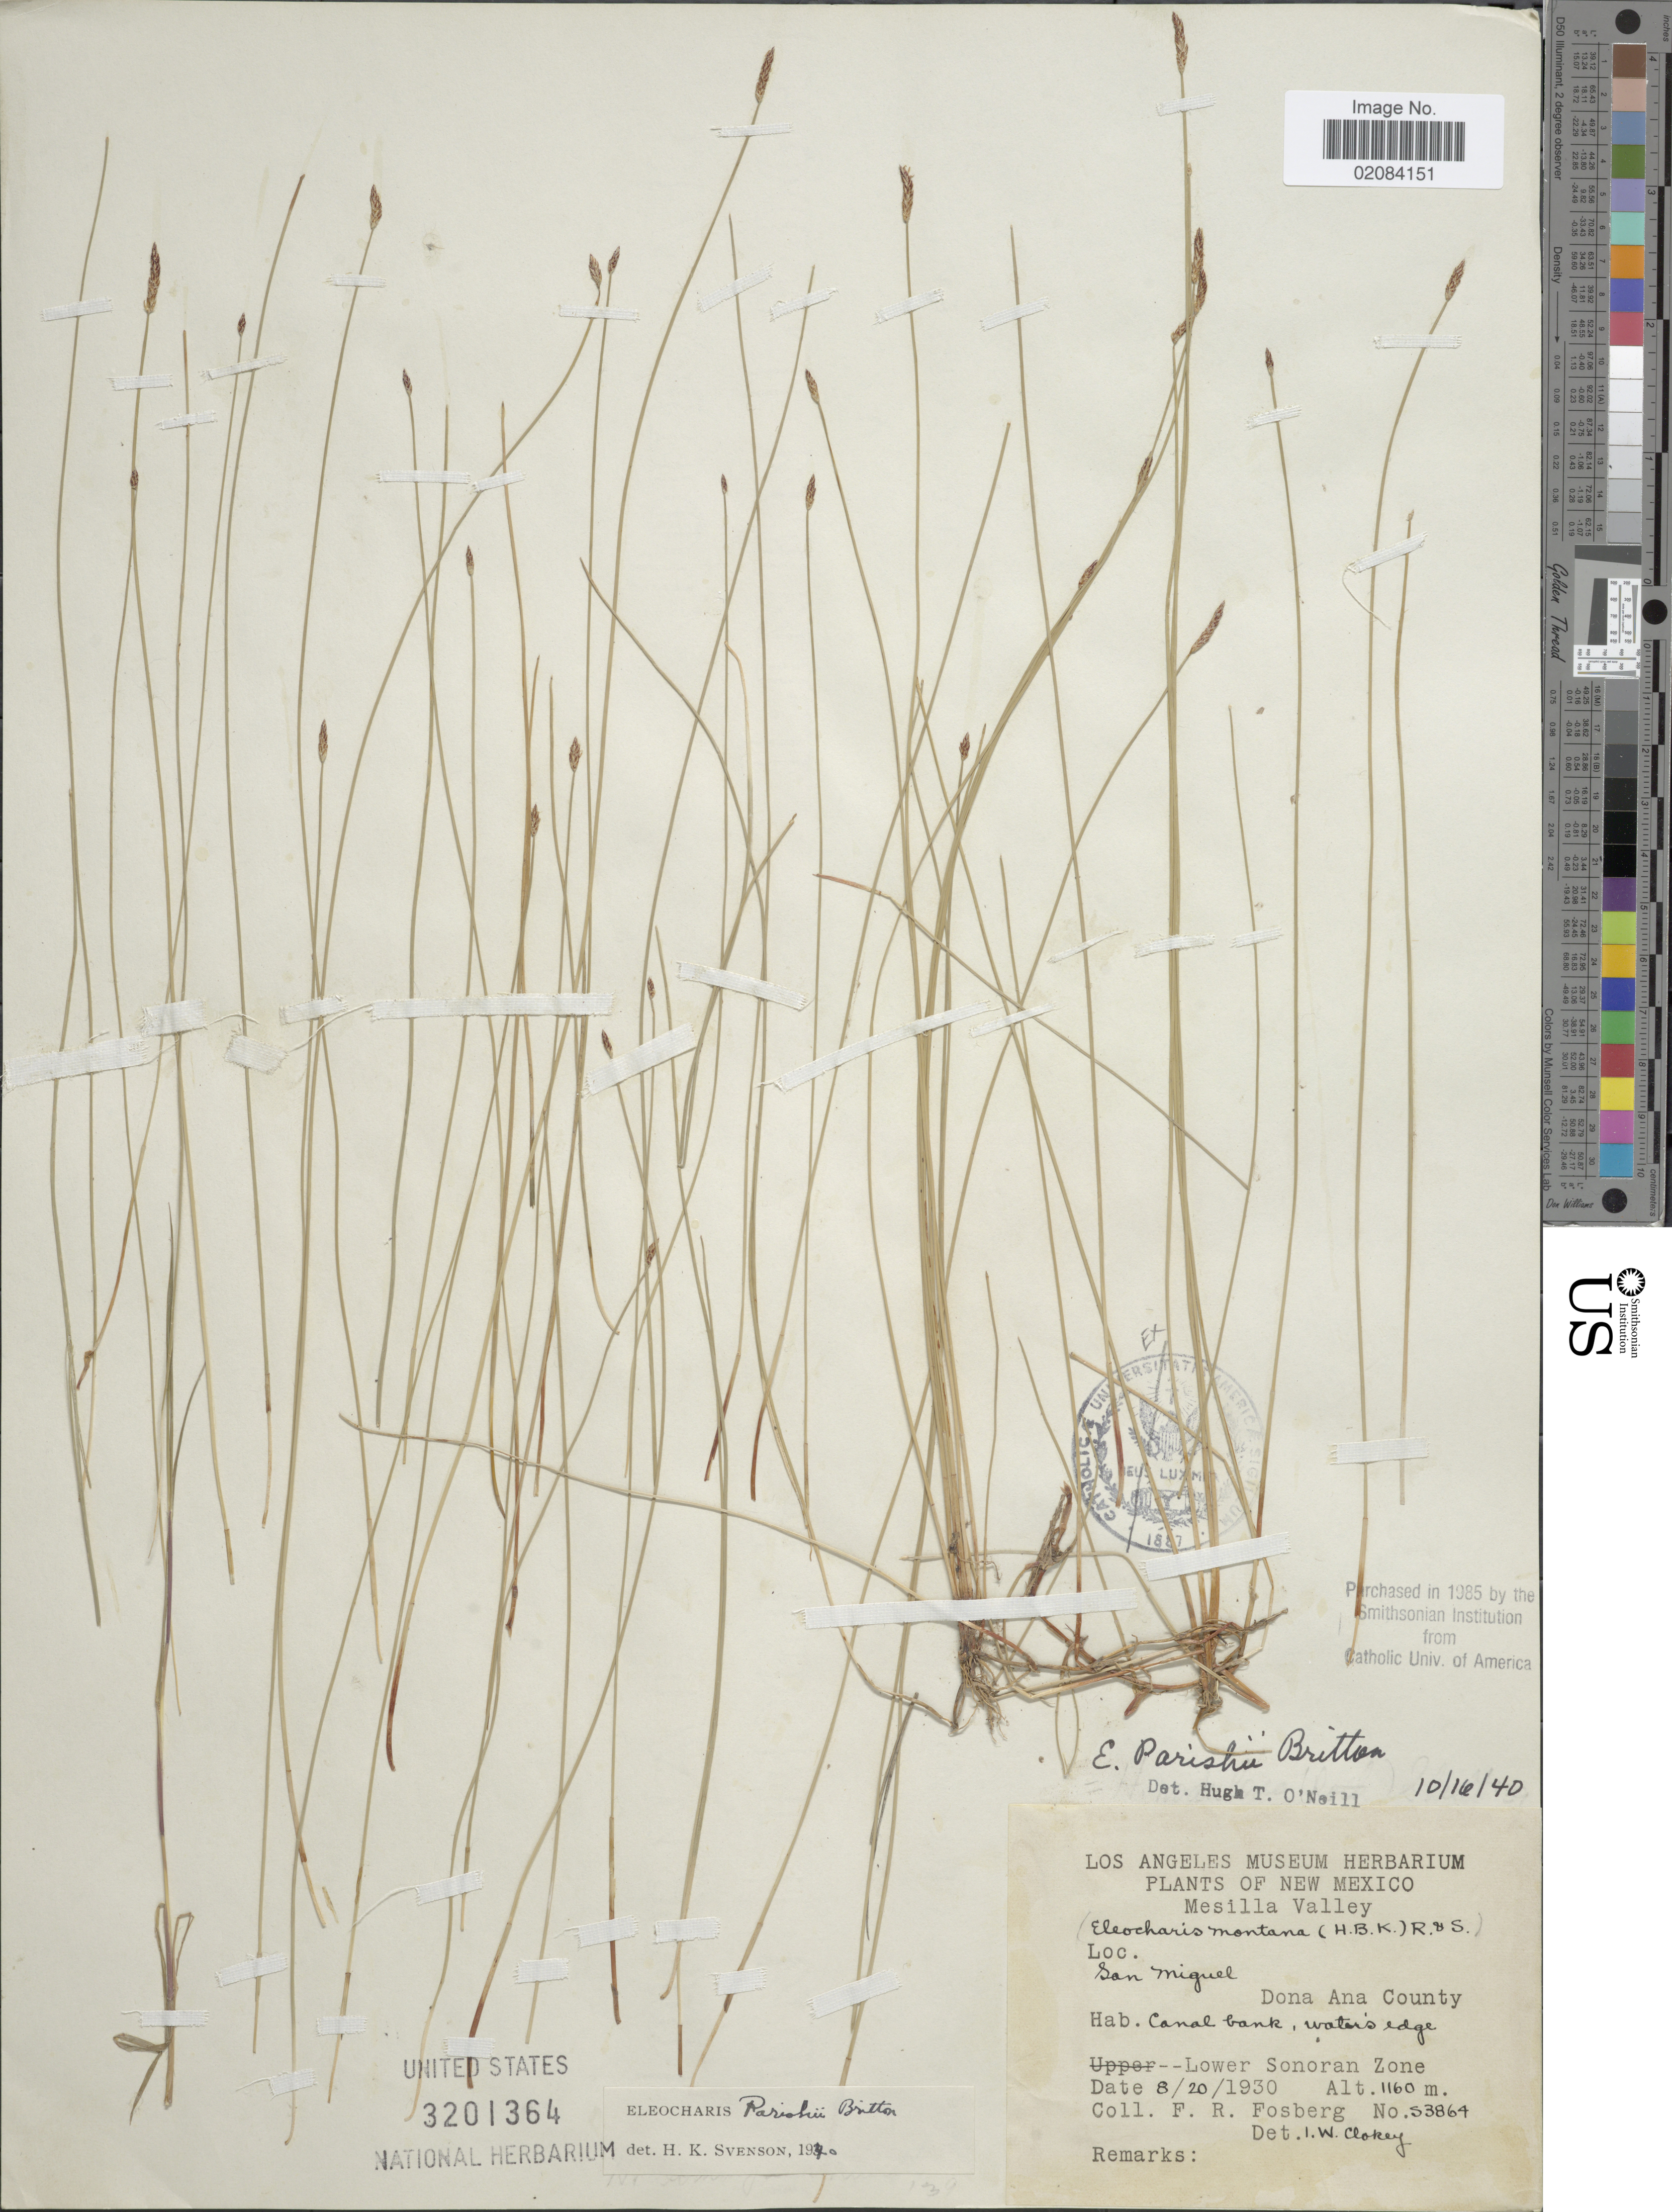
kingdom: Plantae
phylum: Tracheophyta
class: Liliopsida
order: Poales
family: Cyperaceae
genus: Eleocharis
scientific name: Eleocharis parishii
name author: Britton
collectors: F. R. Fosberg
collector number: S3864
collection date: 1930-08-20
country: United States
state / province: New Mexico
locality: New Mexico, Mesilla Valley, San Miguel, Dona Ana County, Lower Sonoran Zone. Canal bank. water's edge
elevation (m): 1160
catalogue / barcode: US 3201364